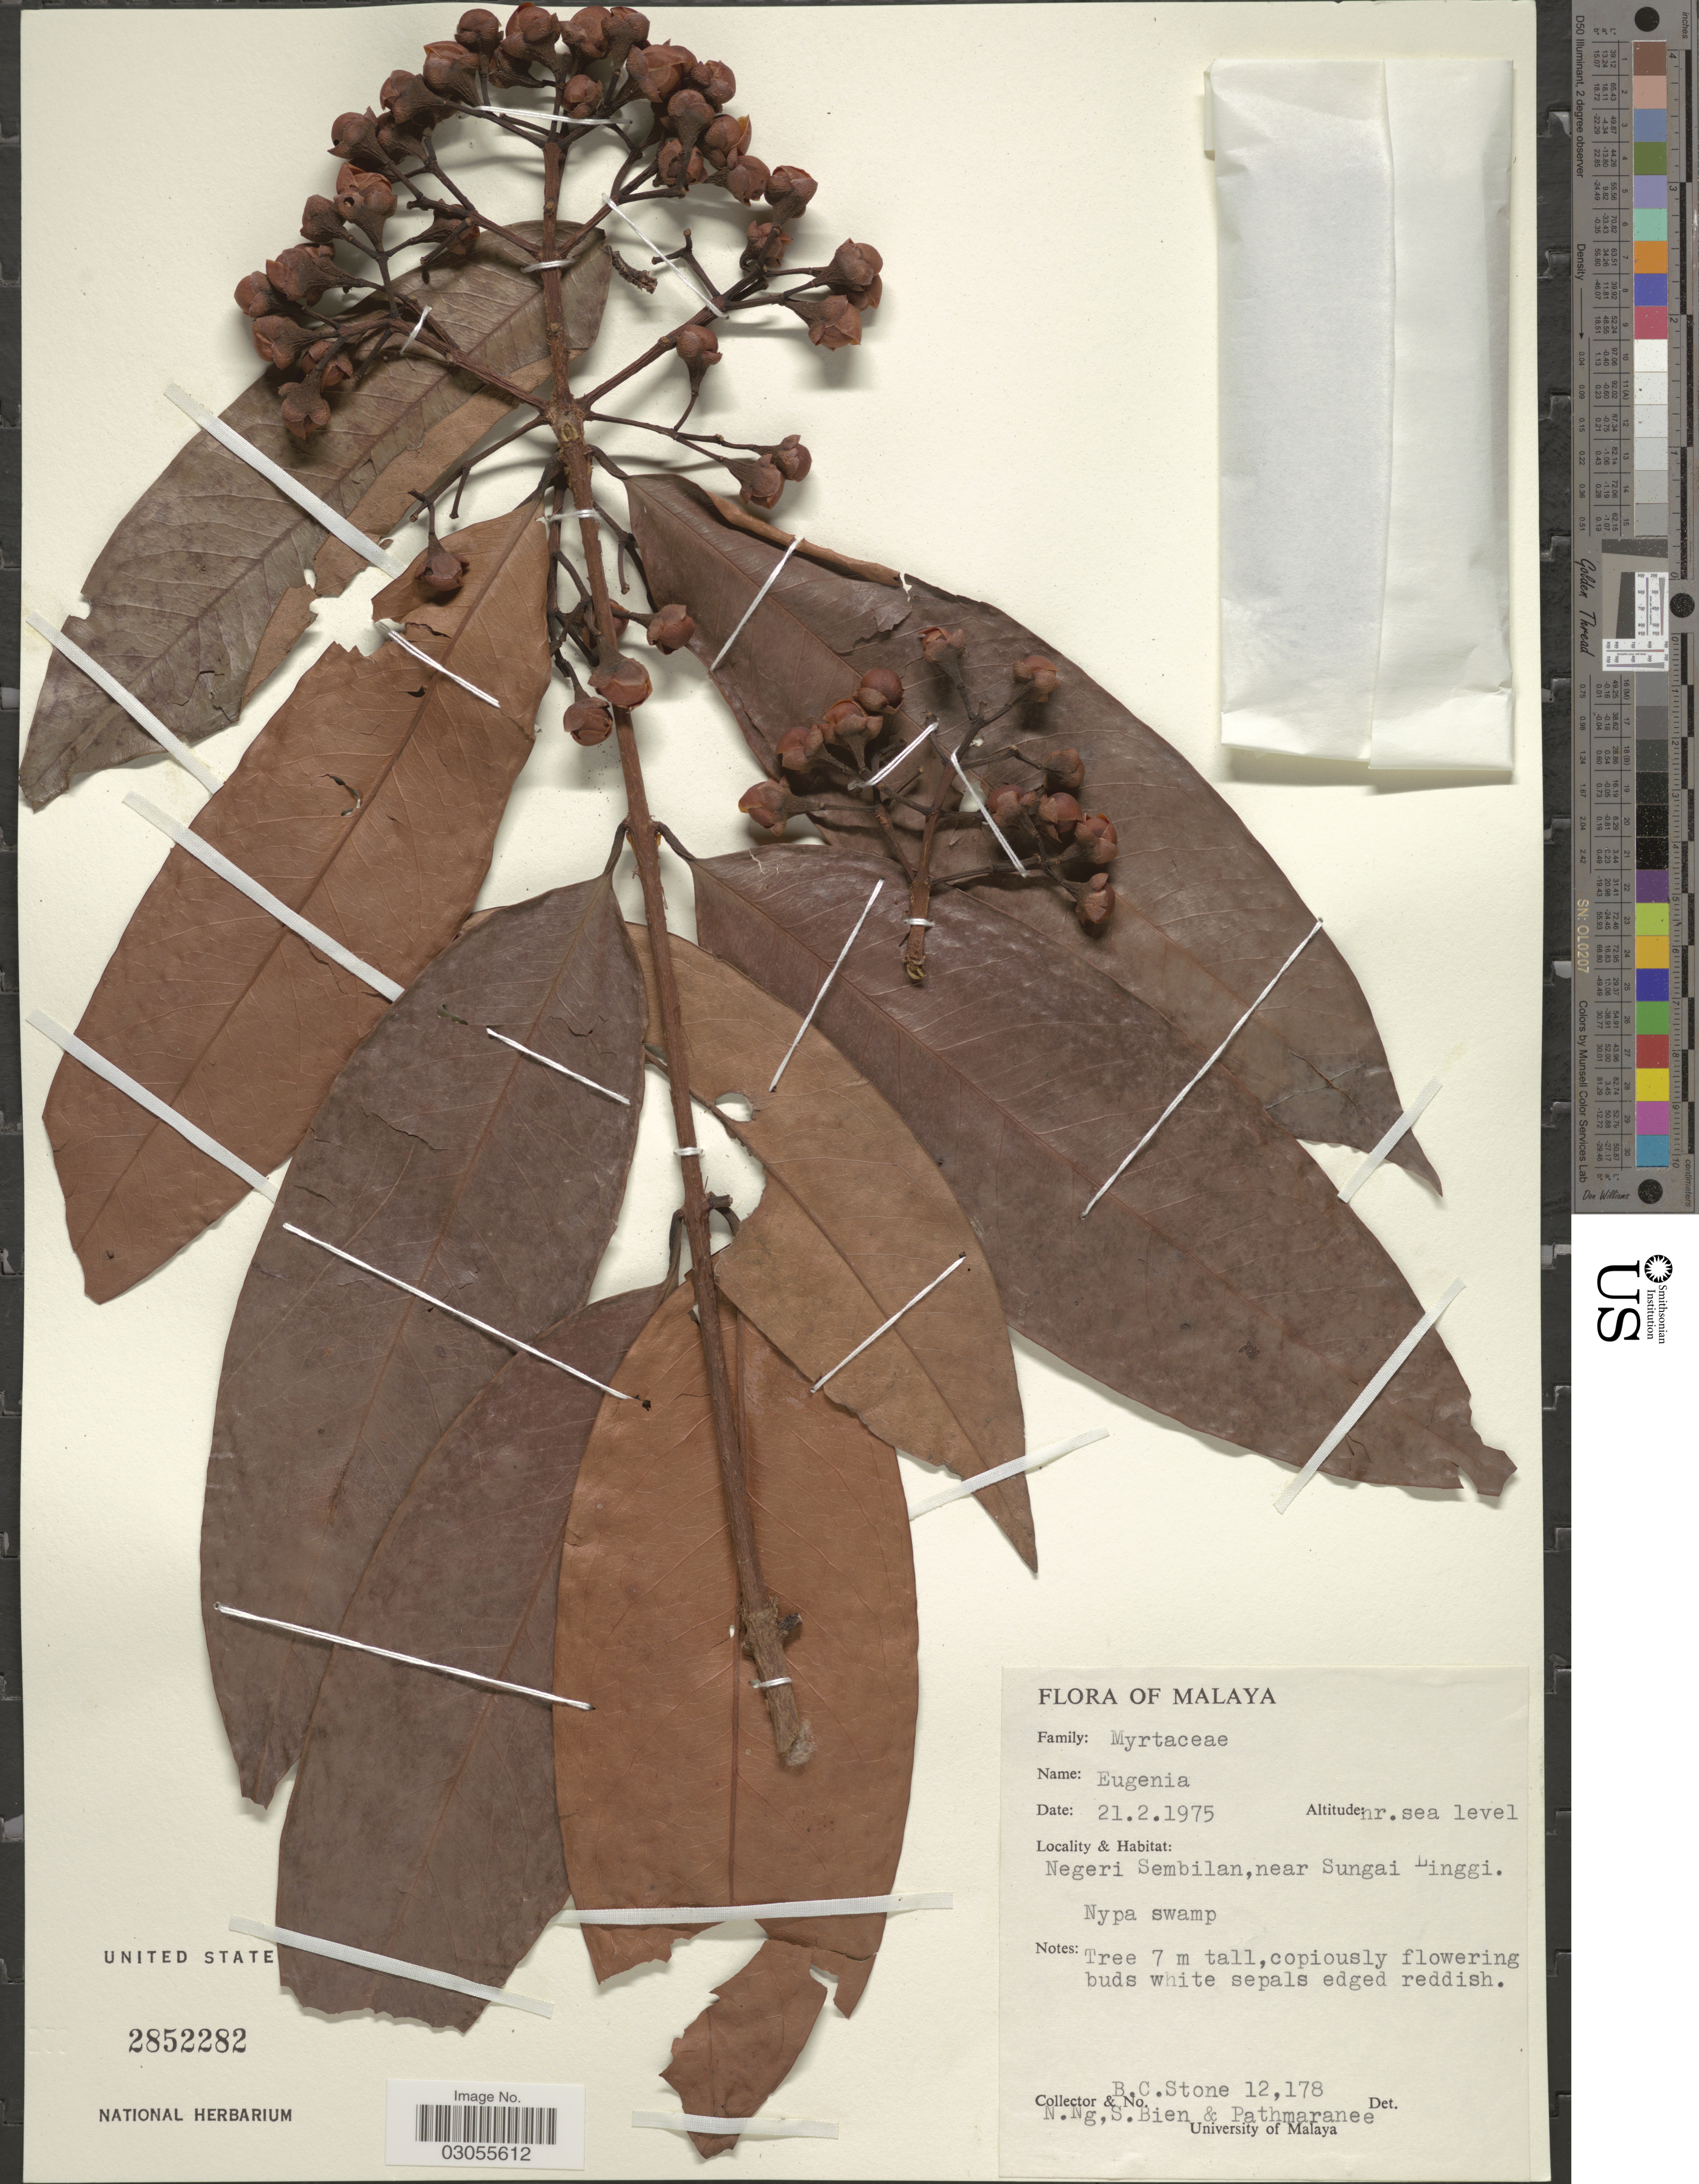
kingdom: Plantae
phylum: Tracheophyta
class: Magnoliopsida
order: Myrtales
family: Myrtaceae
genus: Eugenia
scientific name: Eugenia sp.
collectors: B. C. Stone, N. Ng, S. Bien & Pathmaranee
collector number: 12178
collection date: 1975-02-21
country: Malaysia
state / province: Negeri Sembilan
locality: Malaya. Near Sungai Linggi.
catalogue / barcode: US 2852282